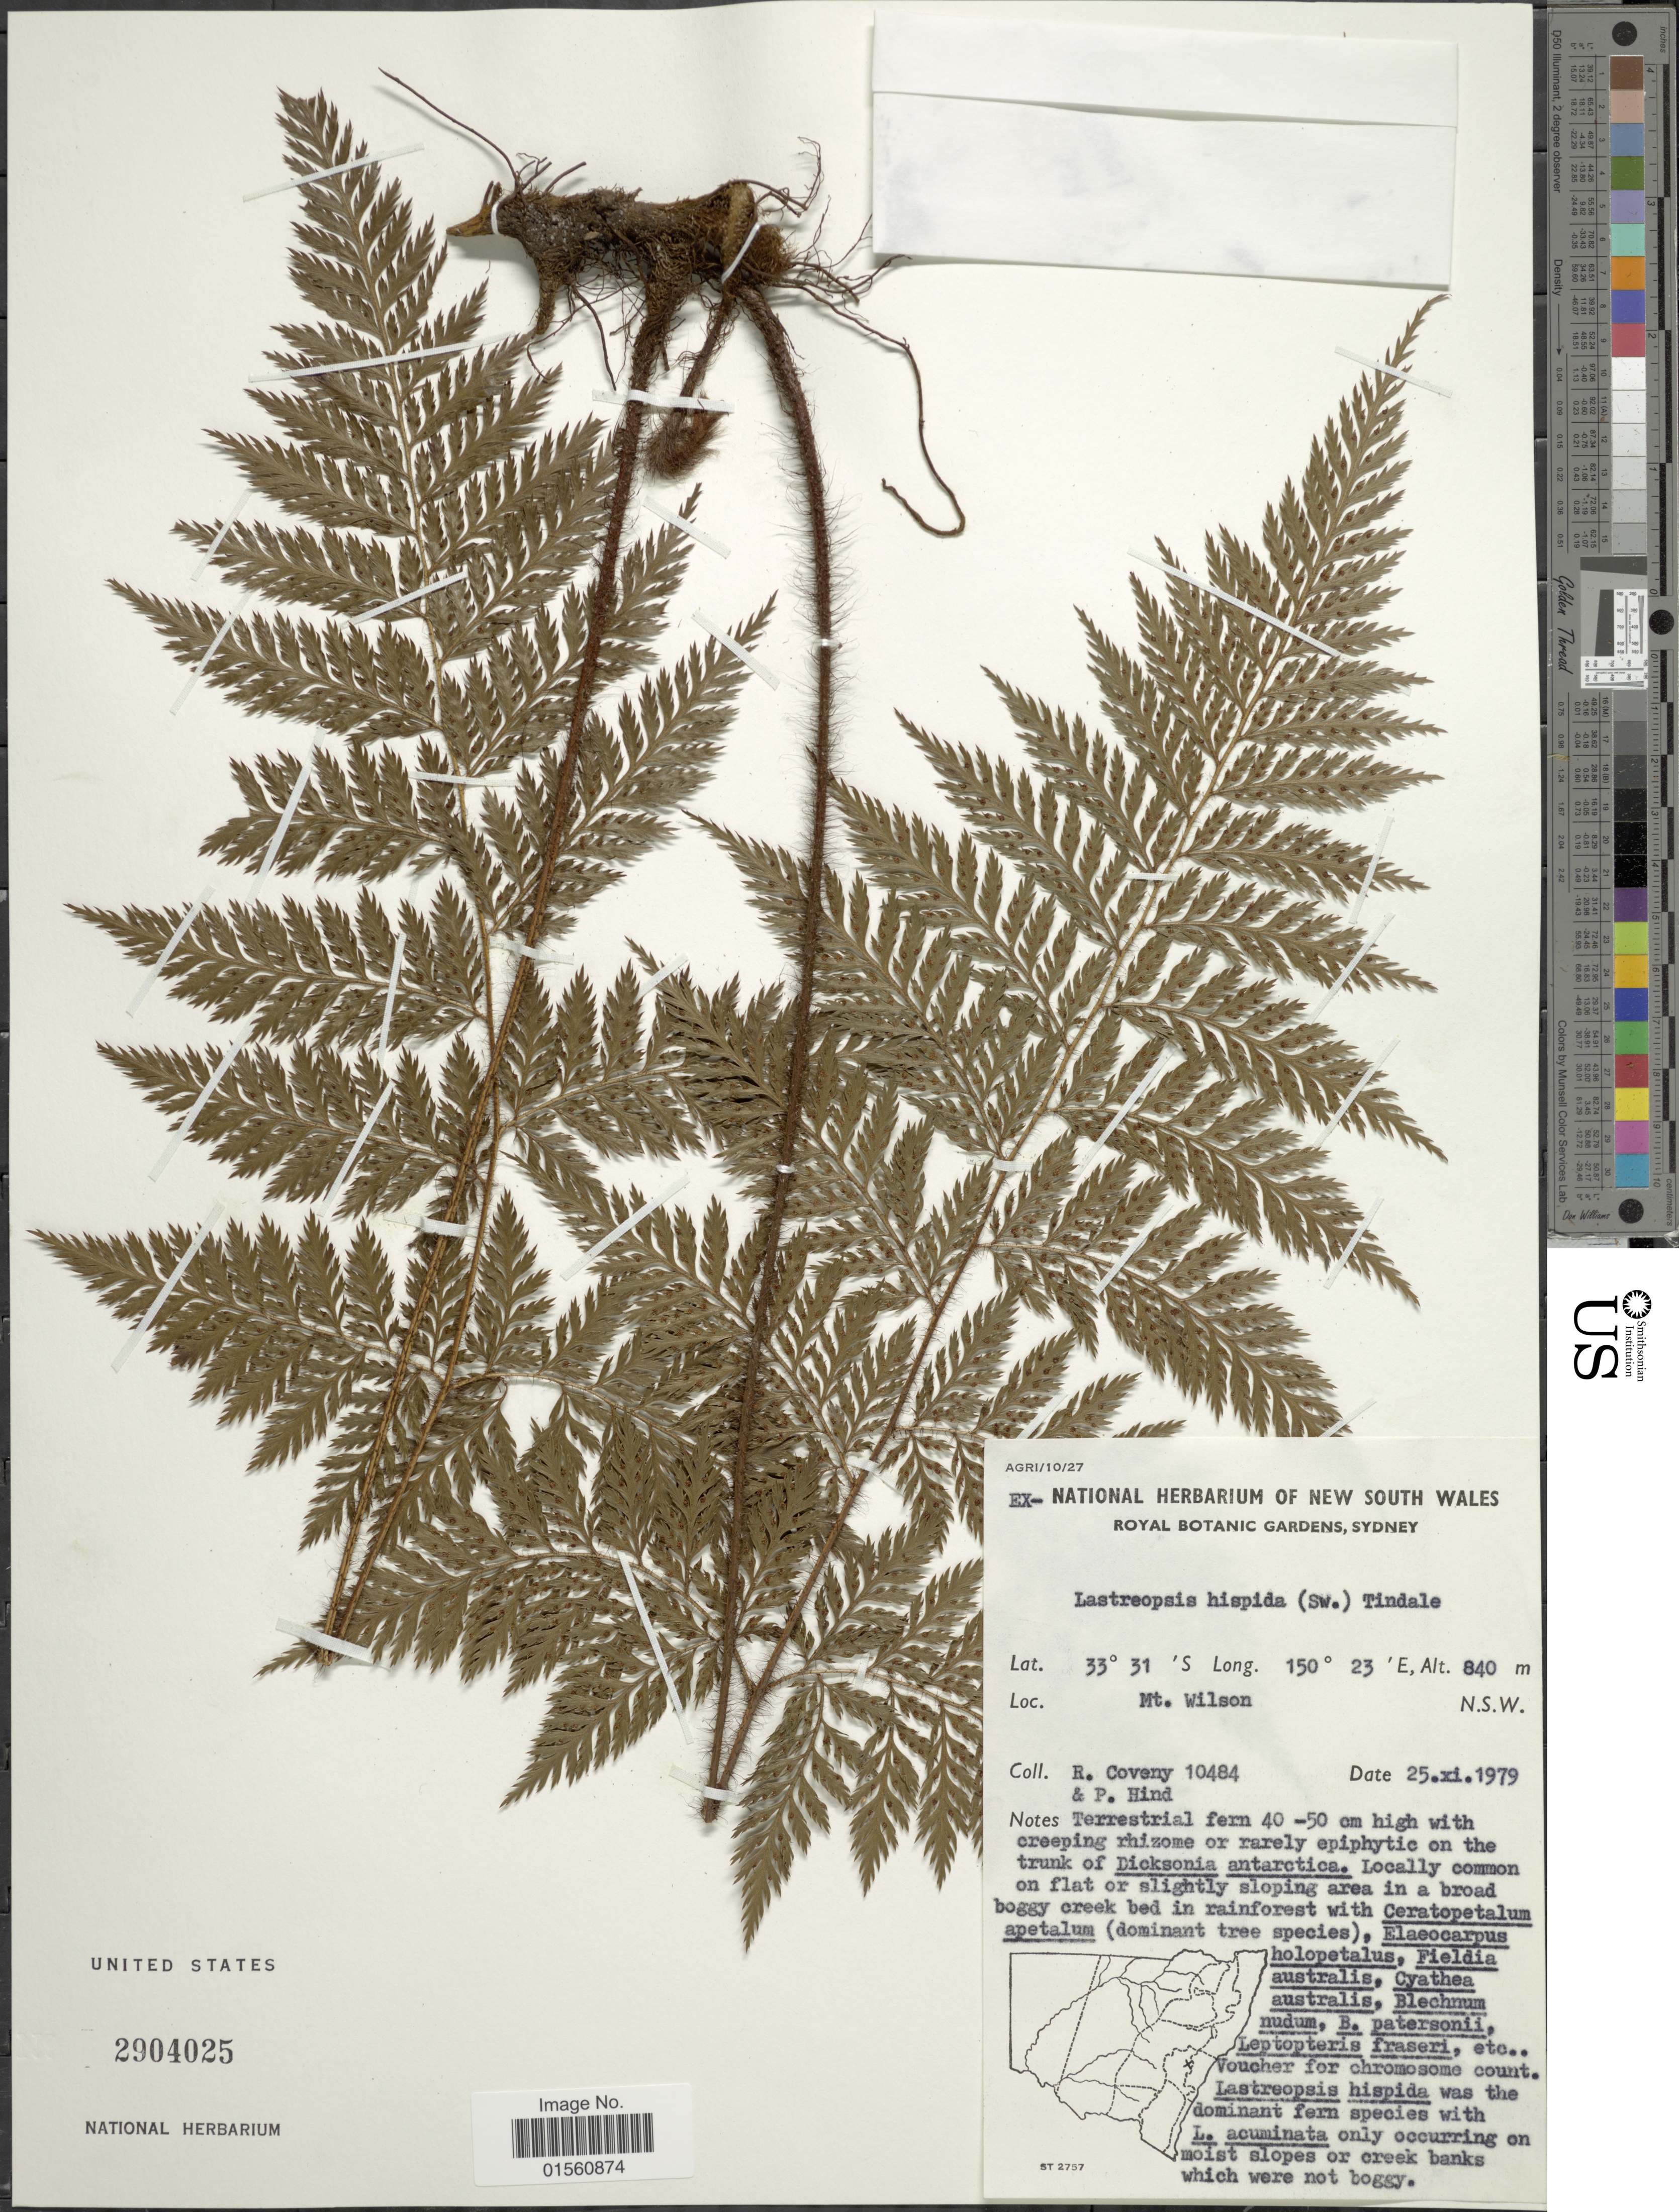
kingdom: Plantae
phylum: Tracheophyta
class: Polypodiopsida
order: Polypodiales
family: Dryopteridaceae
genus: Lastreopsis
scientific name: Lastreopsis hispida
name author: (Sw.) Tindale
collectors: R. Coveny & P. Hind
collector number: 10484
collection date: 1979-11-25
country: Australia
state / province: New South Wales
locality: Mt Wilson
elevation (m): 840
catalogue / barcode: US 2904025